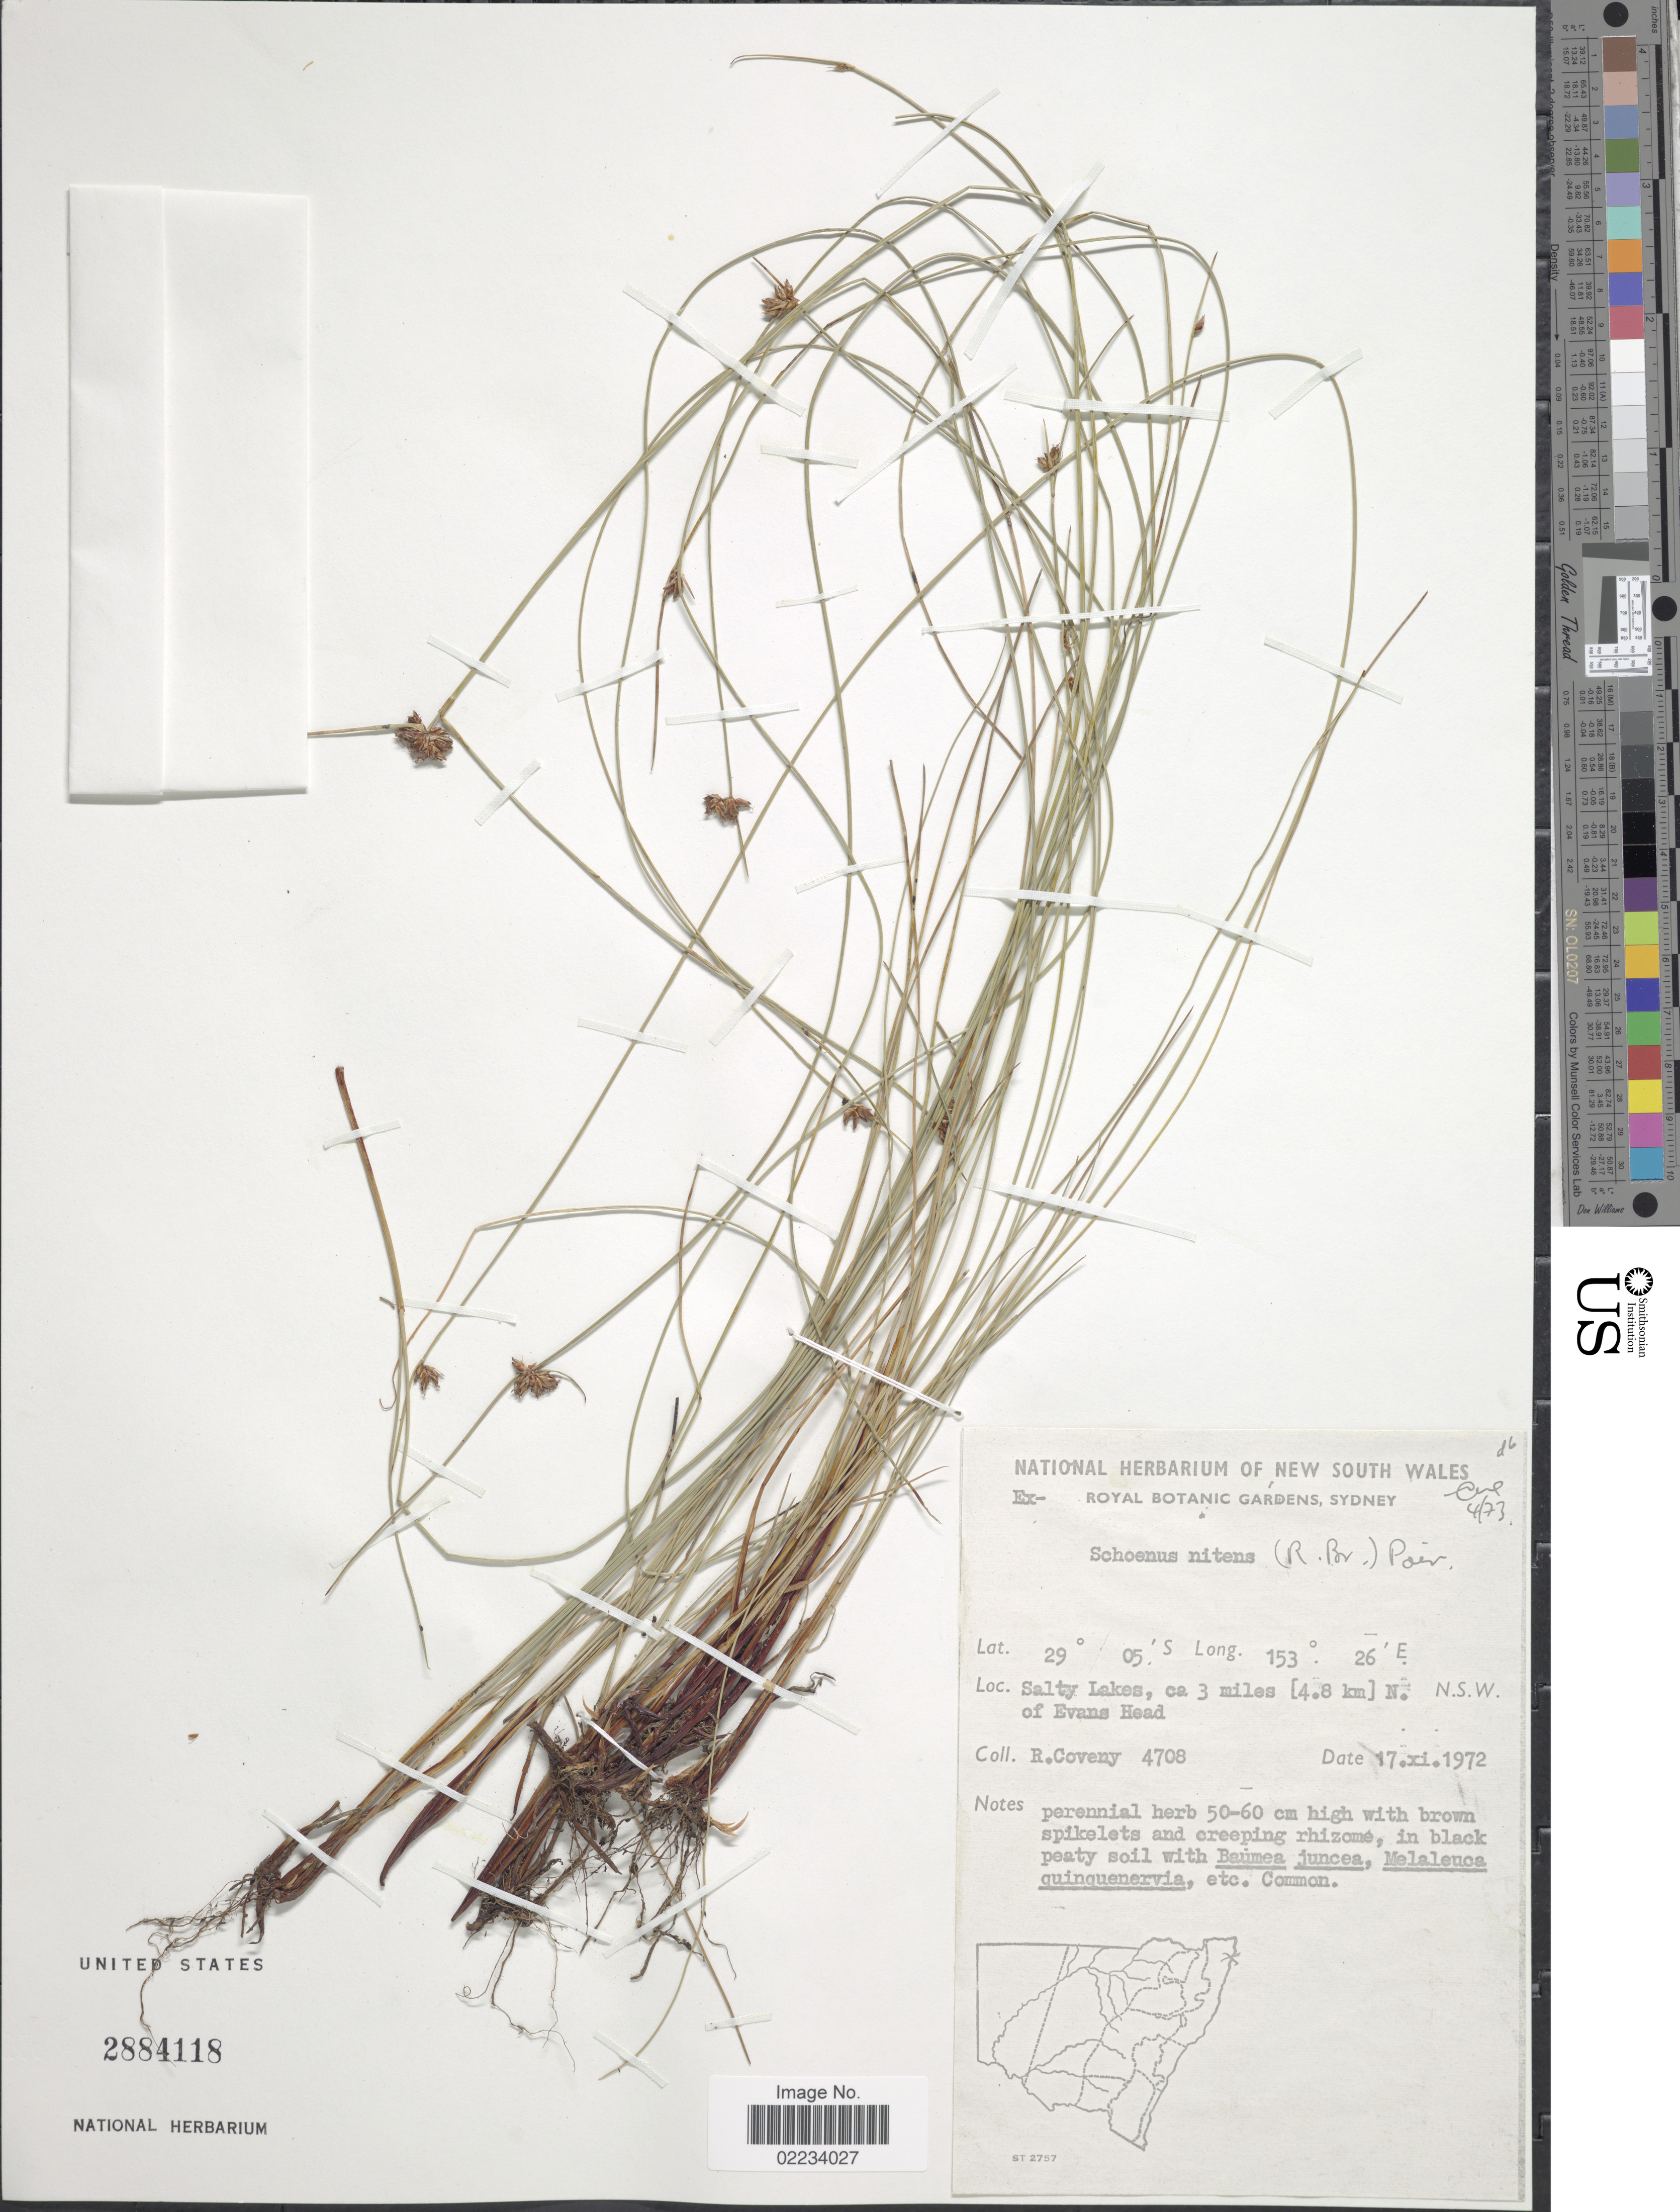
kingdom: Plantae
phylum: Tracheophyta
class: Liliopsida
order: Poales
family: Cyperaceae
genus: Schoenus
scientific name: Schoenus nitens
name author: (R. Br.) Roem. & Schult.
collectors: R. Coveny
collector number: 4708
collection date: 1972-11-17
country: Australia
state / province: New South Wales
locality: Salty Lakes, ca. 3 miles [4.8 km] N. of Evans Head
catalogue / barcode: US 2884118